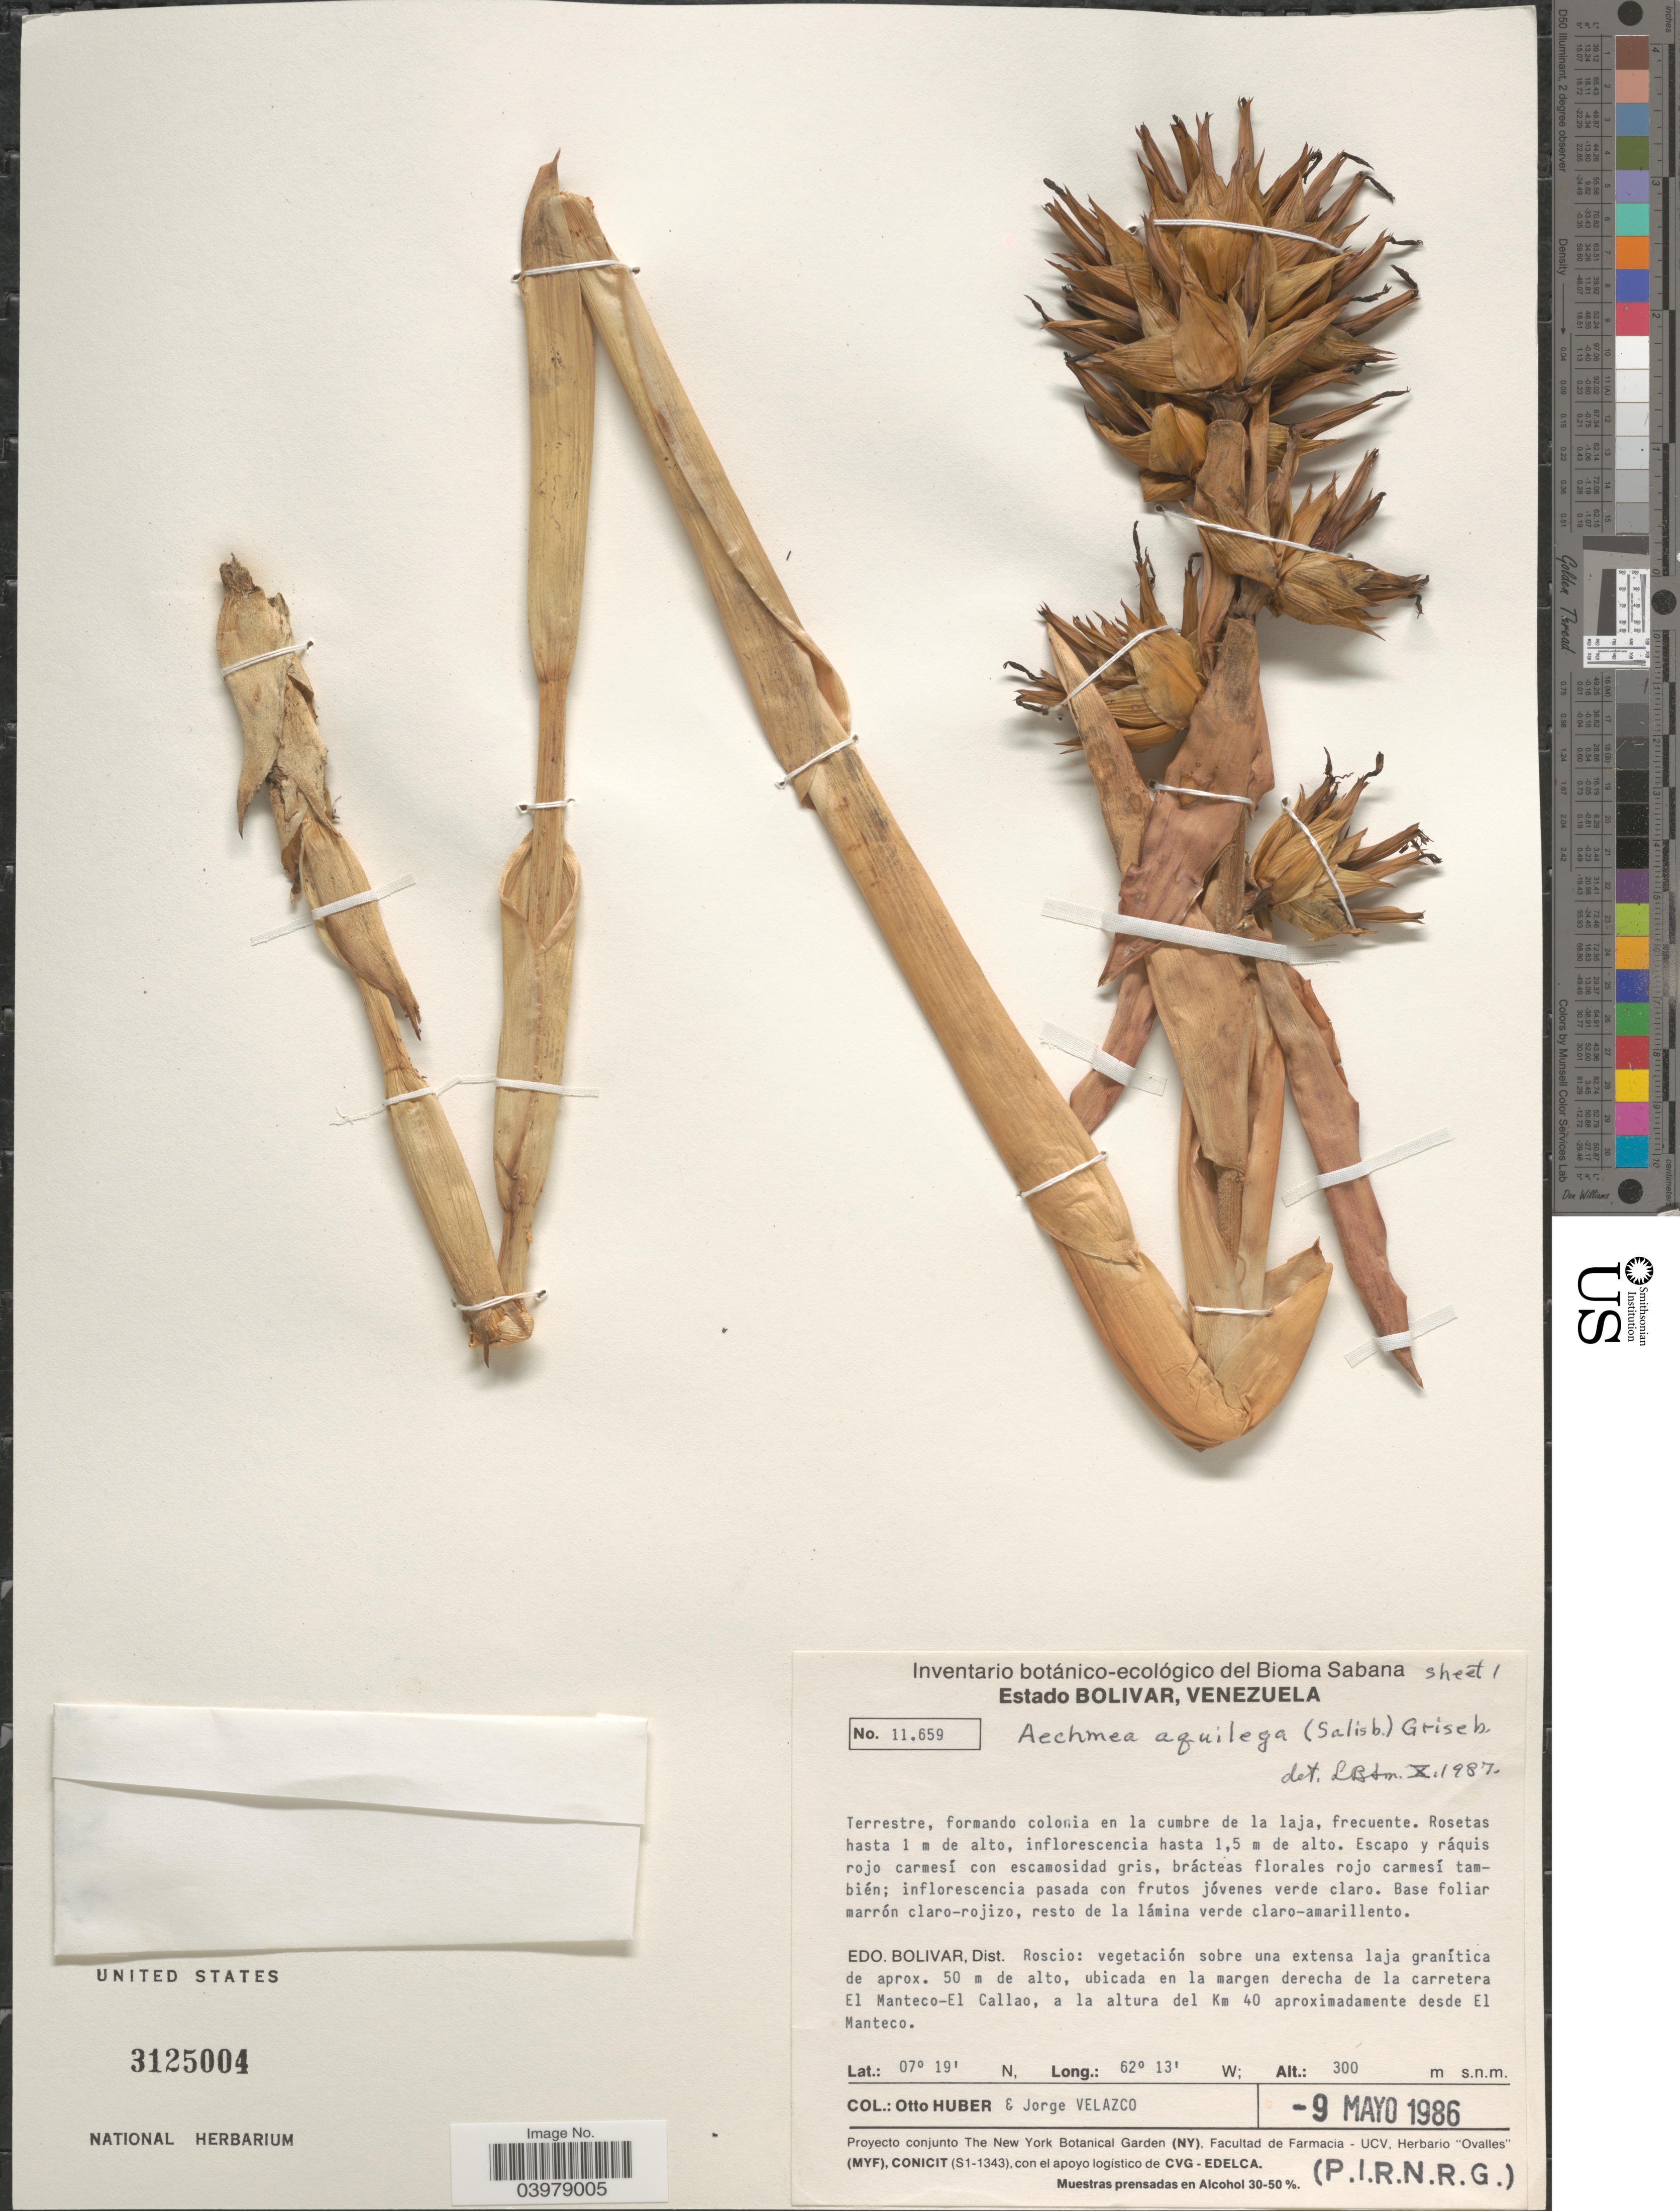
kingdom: Plantae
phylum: Tracheophyta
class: Liliopsida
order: Poales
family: Bromeliaceae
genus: Aechmea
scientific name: Aechmea aquilega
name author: (Salisb.) Griseb.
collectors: O. Huber & J. Velazco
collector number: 11659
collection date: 1986-05-09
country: Venezuela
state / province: Bolivar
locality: Dist. Roscio: El Manteco-El Callao, a la altura del Km 40 aproximadamente desde El Manteco.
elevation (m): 300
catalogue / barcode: US 3125004